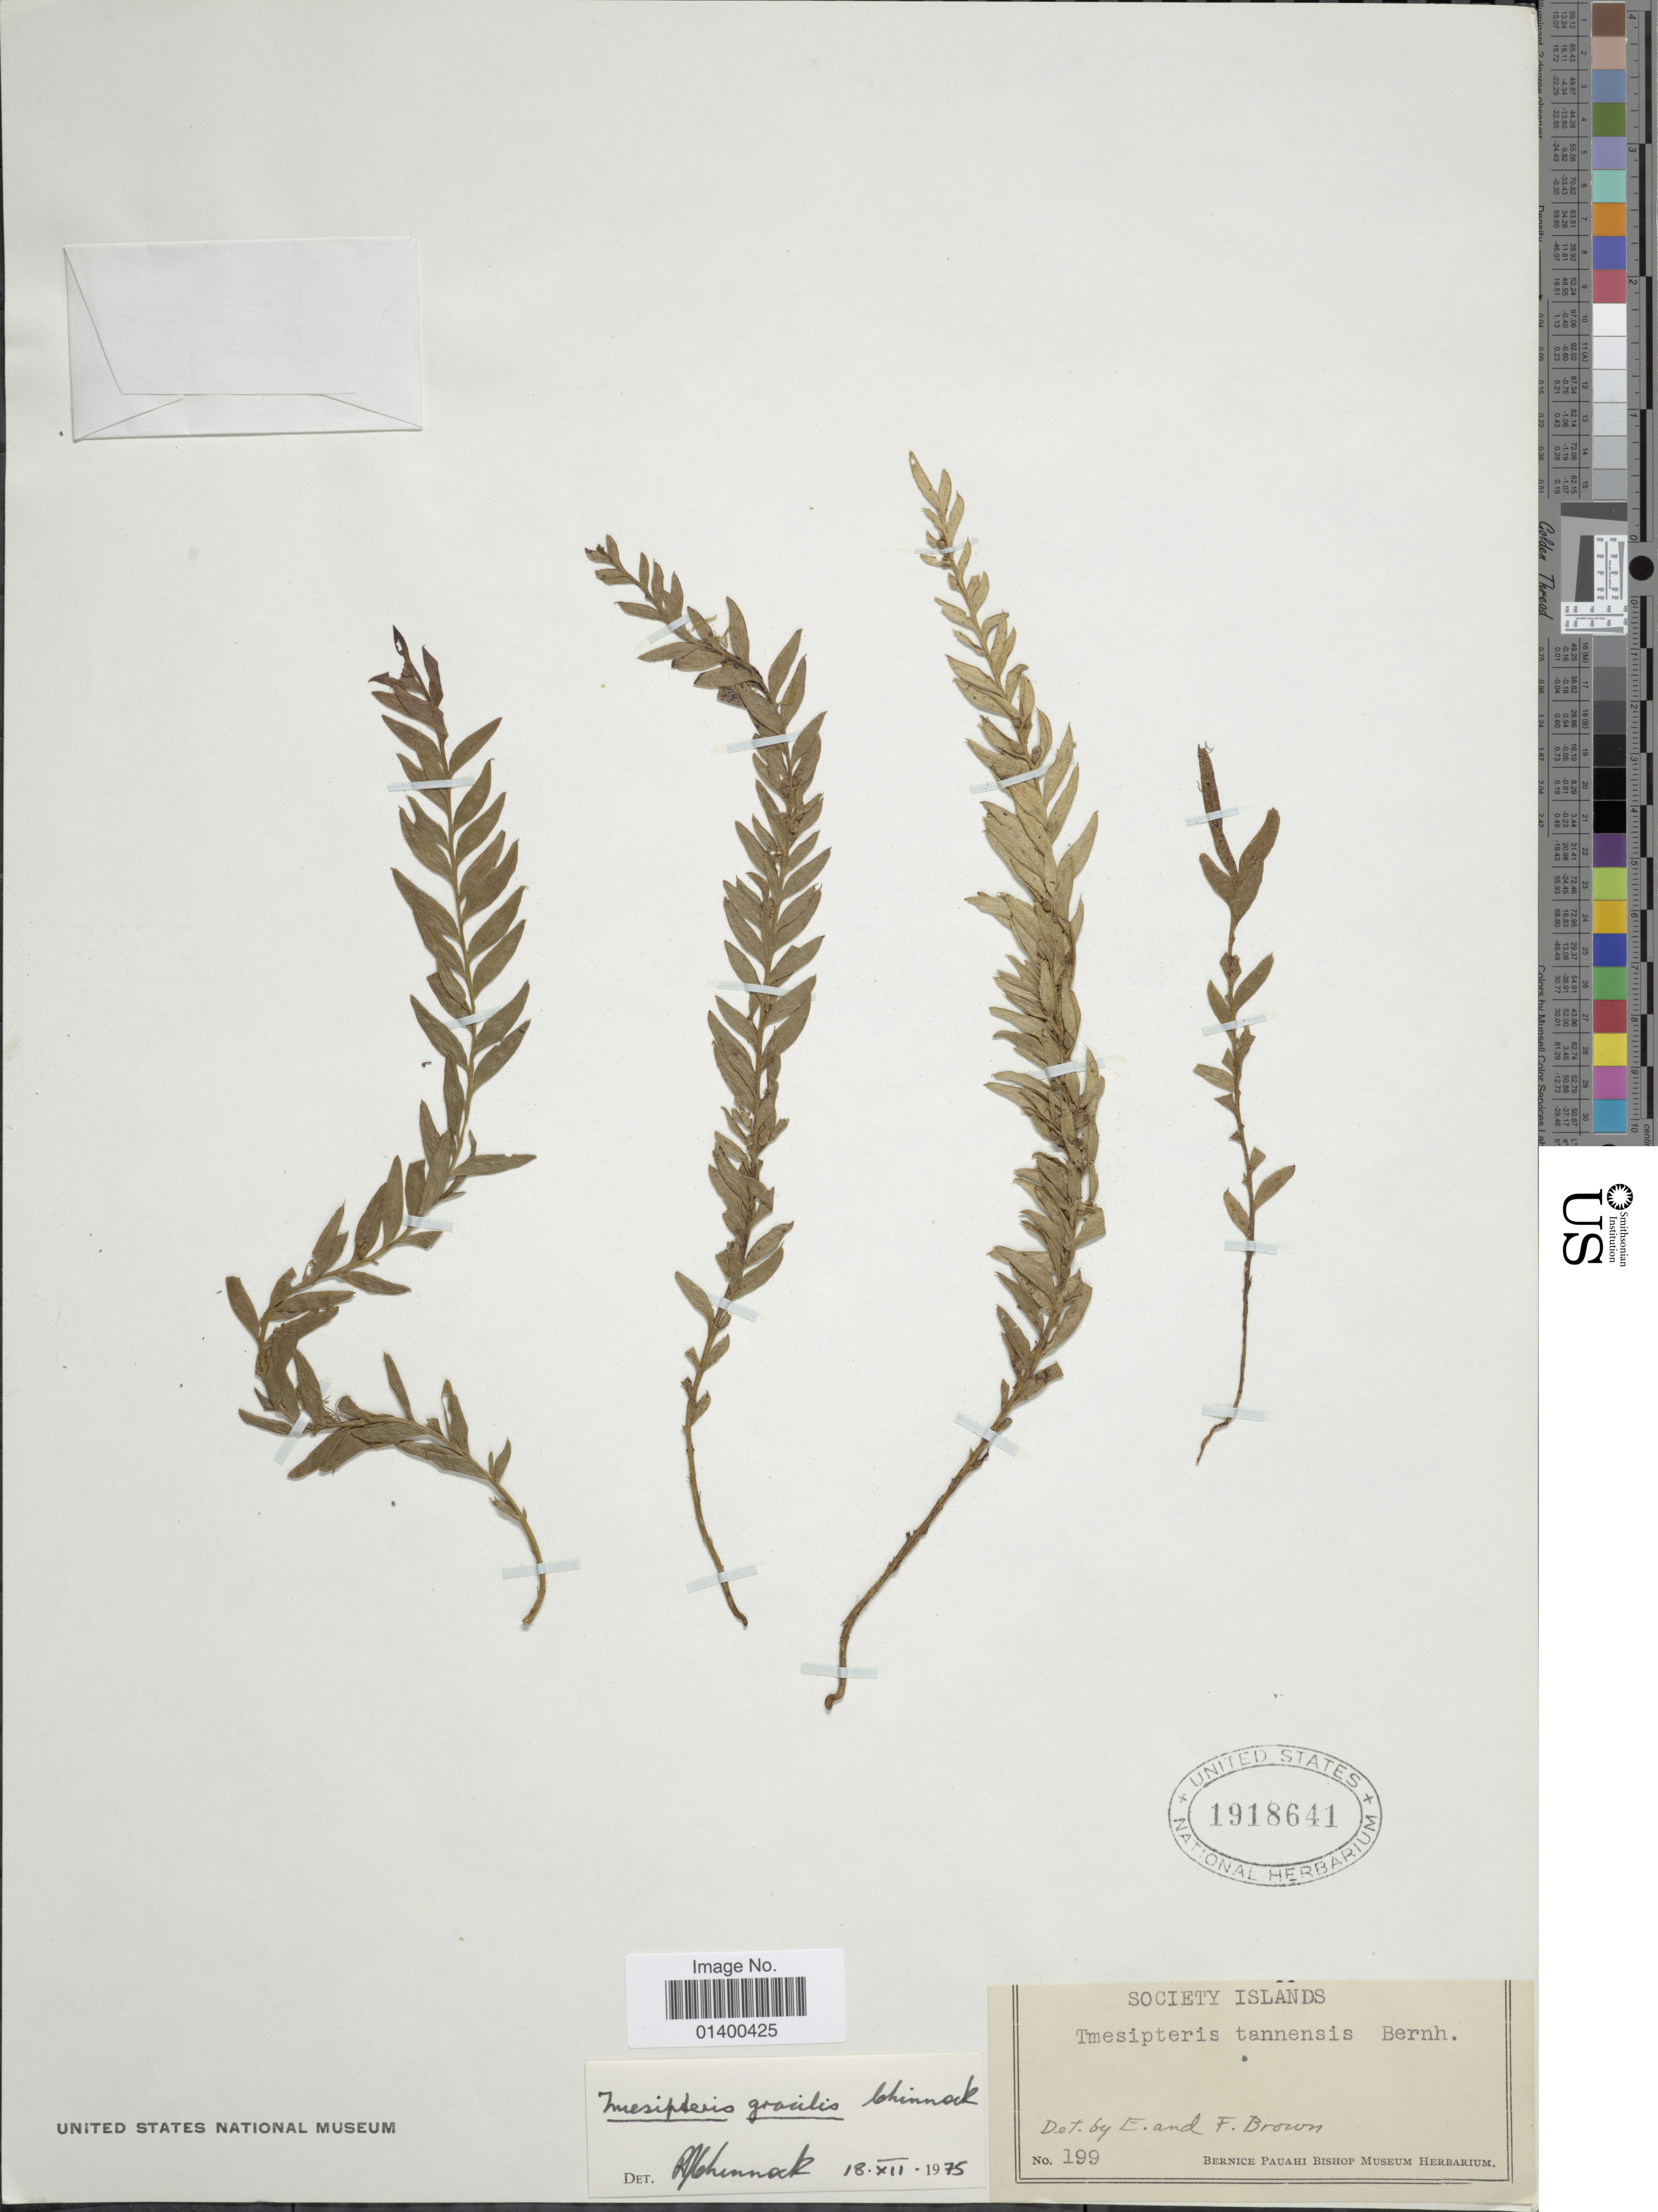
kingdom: Plantae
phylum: Tracheophyta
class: Polypodiopsida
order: Psilotales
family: Psilotaceae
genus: Tmesipteris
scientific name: Tmesipteris gracilis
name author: Chinnock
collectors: ex herb. Bernice P. Bishop Museum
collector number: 199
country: French Polynesia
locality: Society Islands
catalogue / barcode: US 1918641